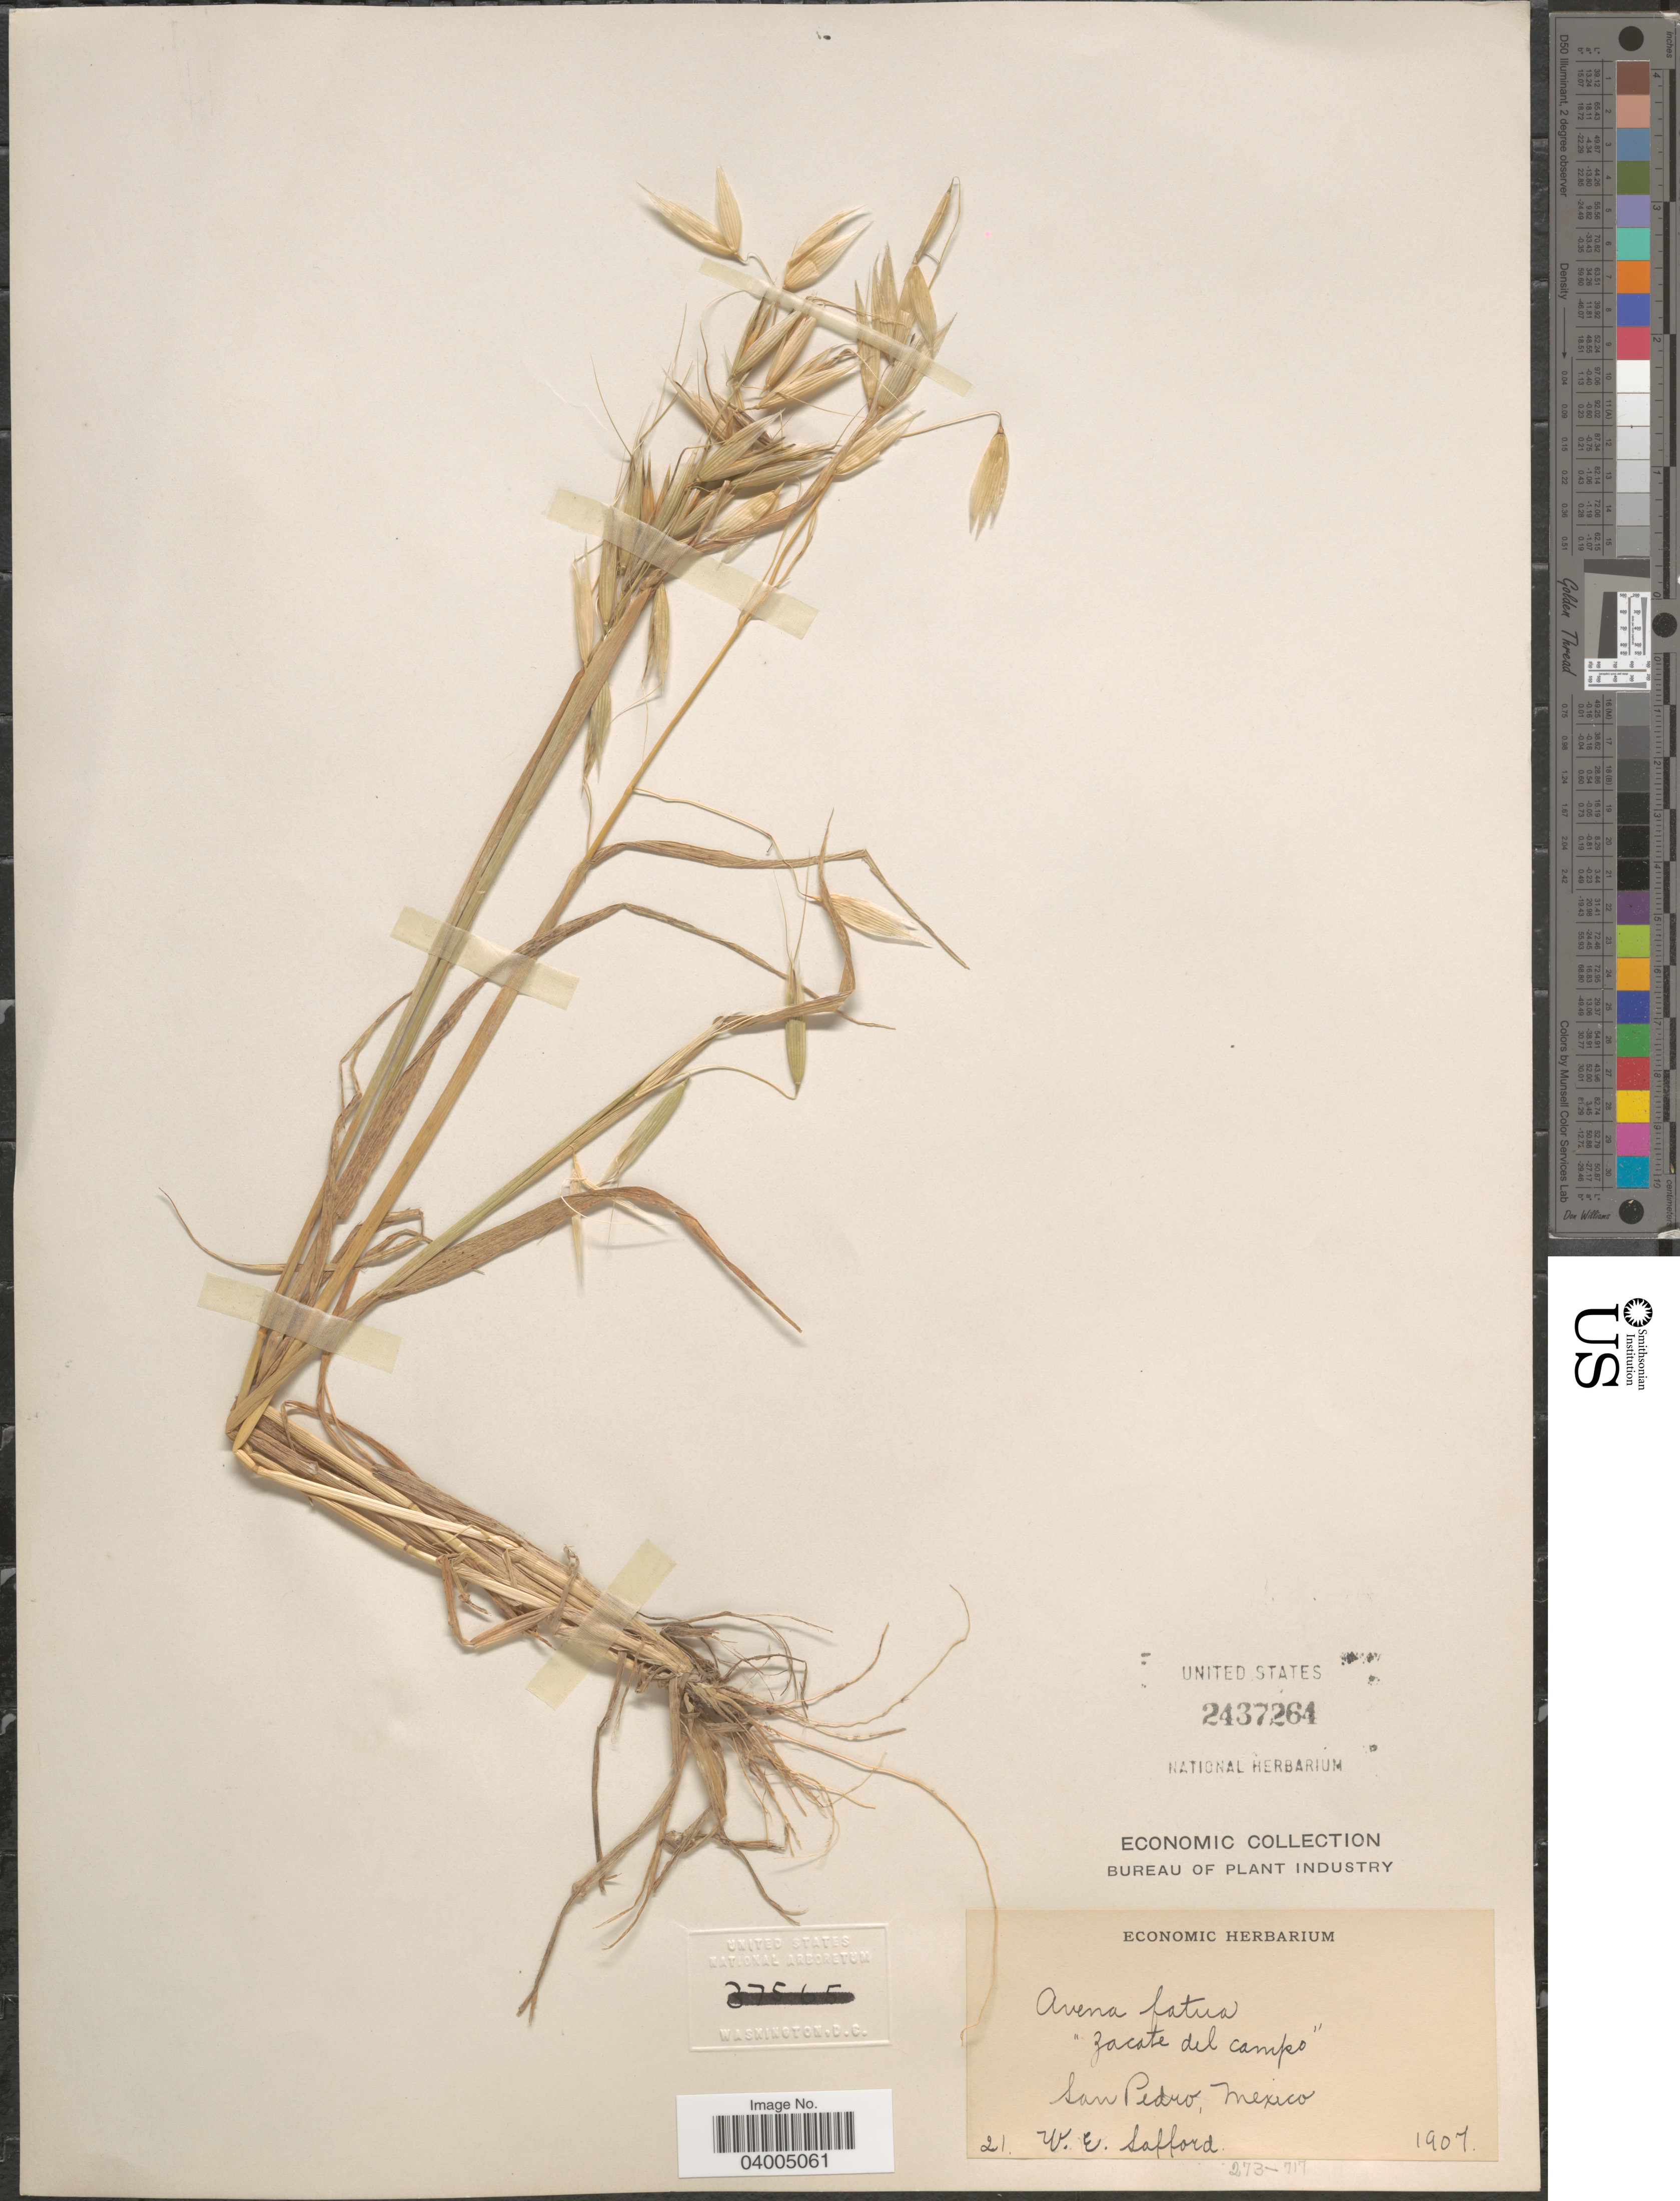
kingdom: Plantae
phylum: Tracheophyta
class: Liliopsida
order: Poales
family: Poaceae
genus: Avena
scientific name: Avena fatua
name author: L.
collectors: W. E. Safford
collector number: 21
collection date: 1907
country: Mexico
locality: San Pedro.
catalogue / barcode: US 2437264